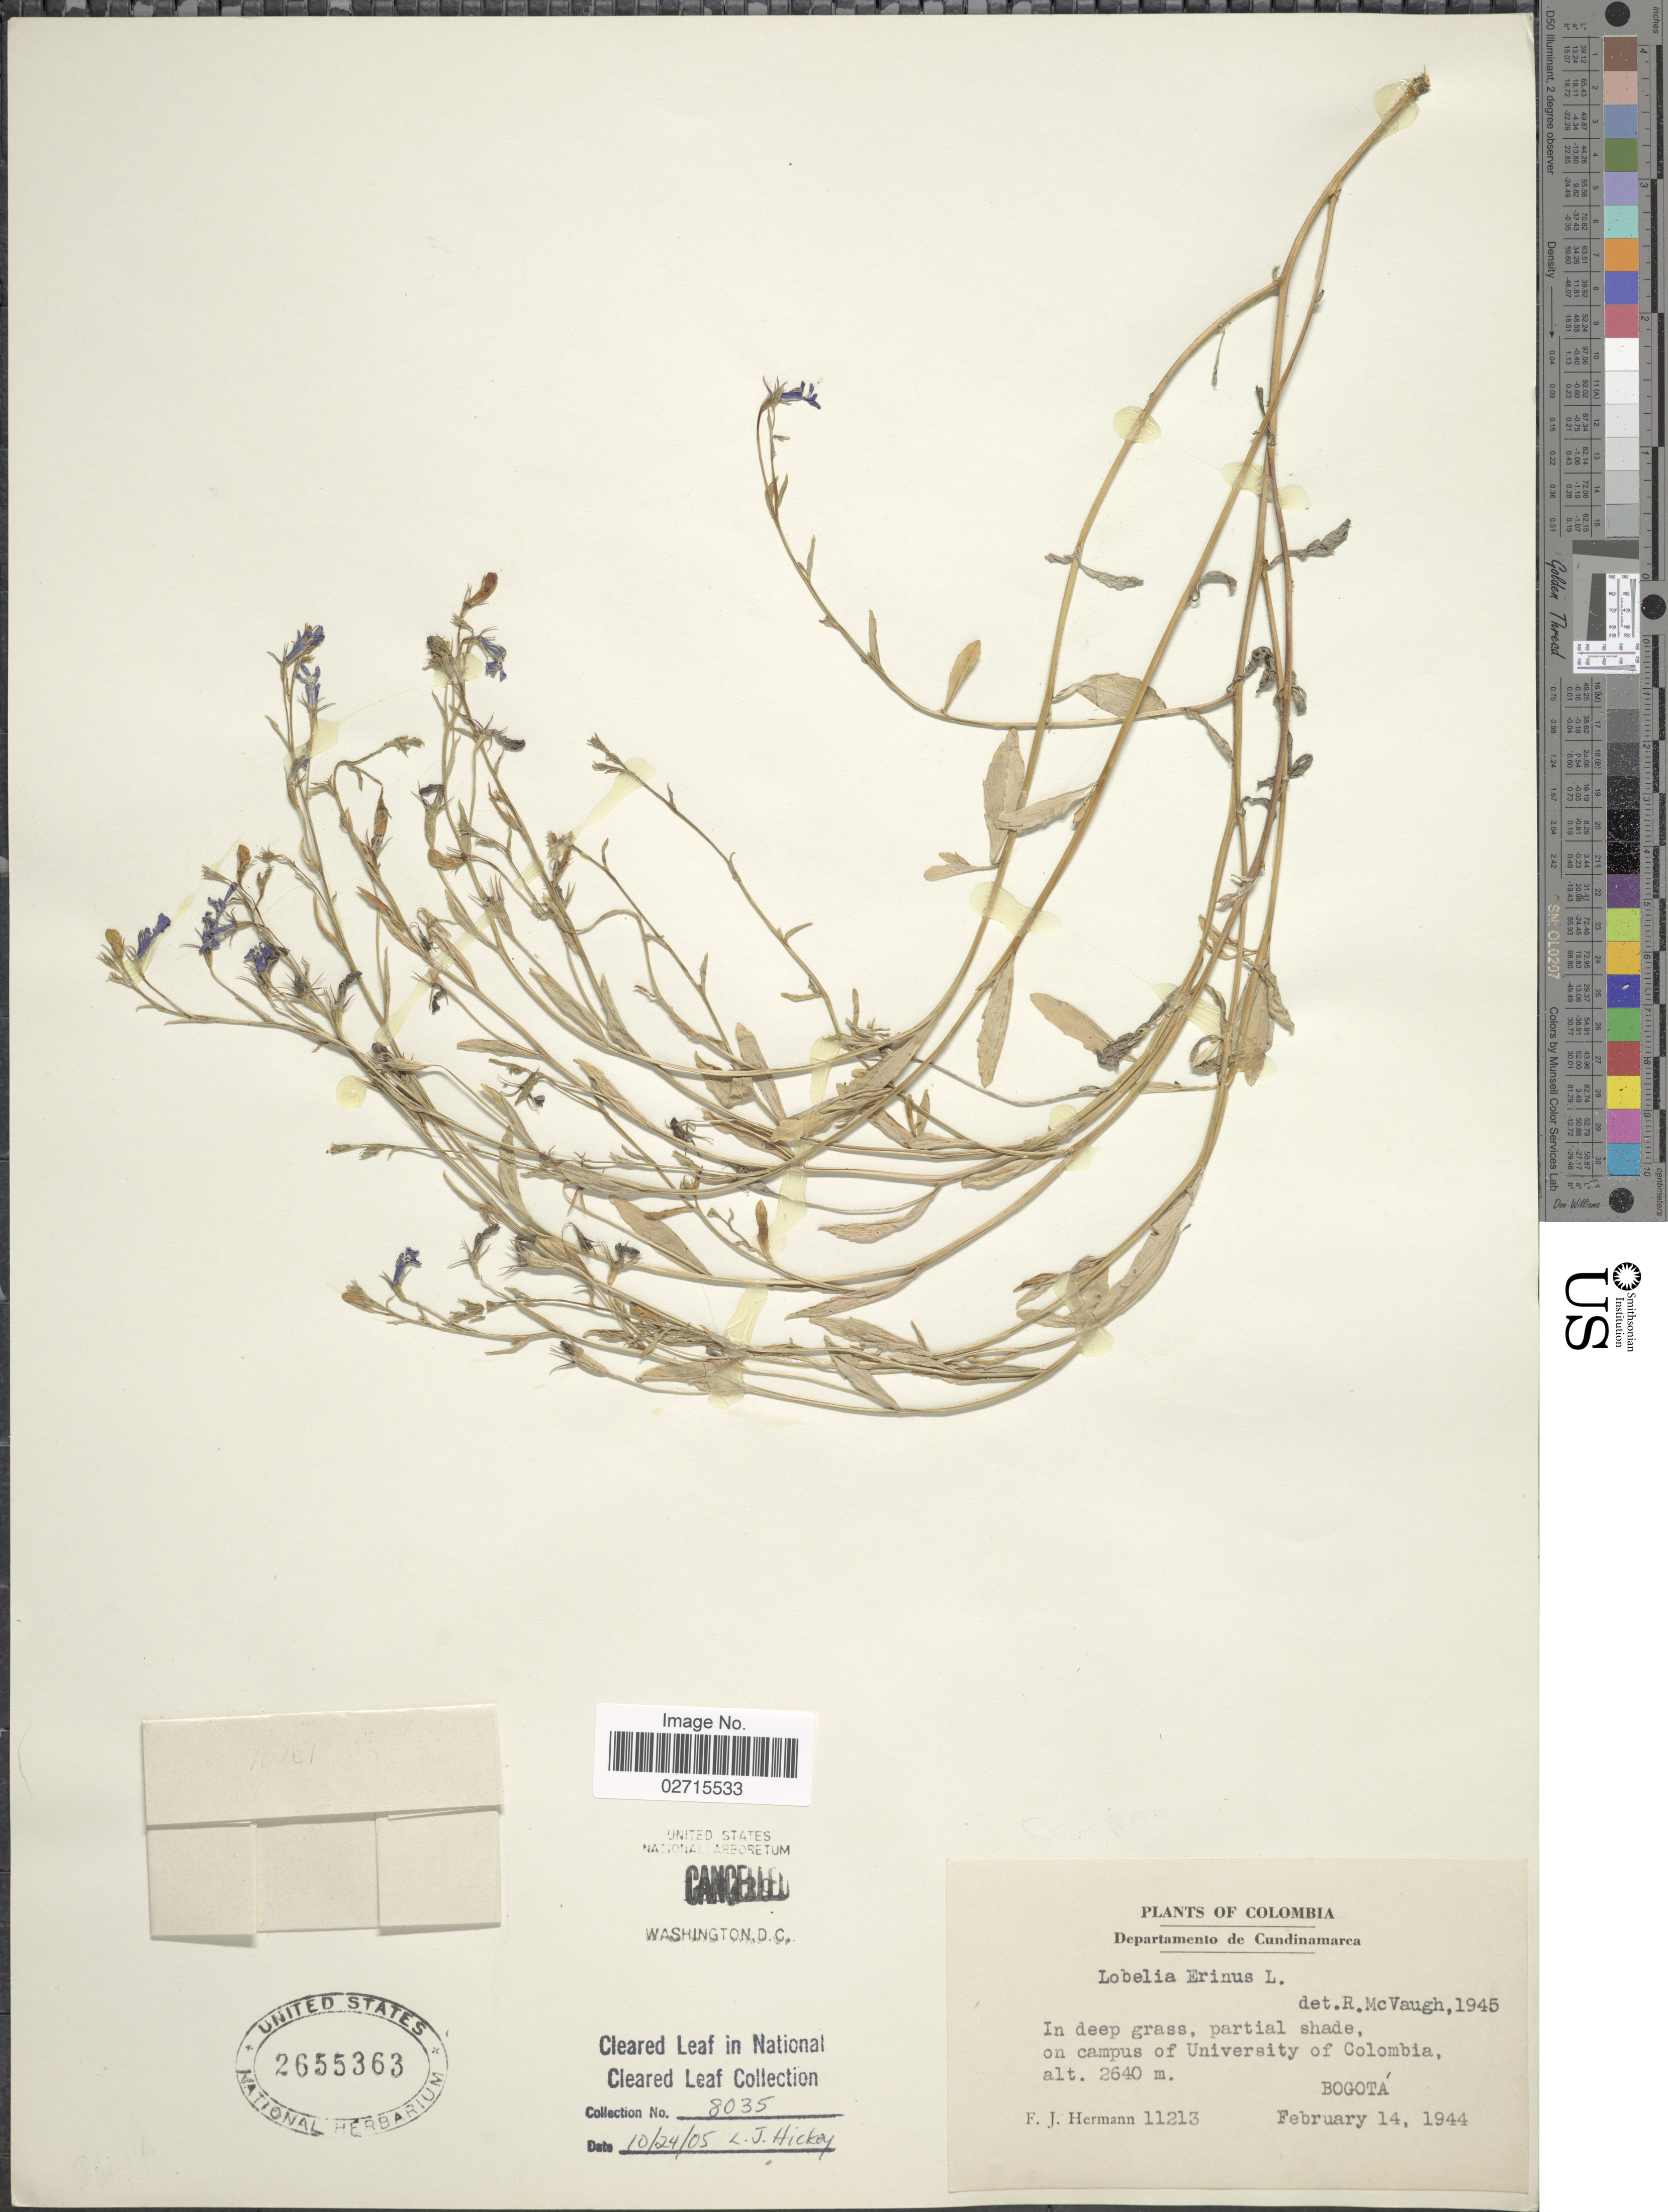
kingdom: Plantae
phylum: Tracheophyta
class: Magnoliopsida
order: Asterales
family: Campanulaceae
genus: Lobelia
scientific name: Lobelia erinus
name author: L.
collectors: F. J. Hermann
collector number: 11213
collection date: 1944-02-14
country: Colombia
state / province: Cundinamarca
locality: On campus of University of Colombia, Bogota.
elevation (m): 2640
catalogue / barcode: US 2655363